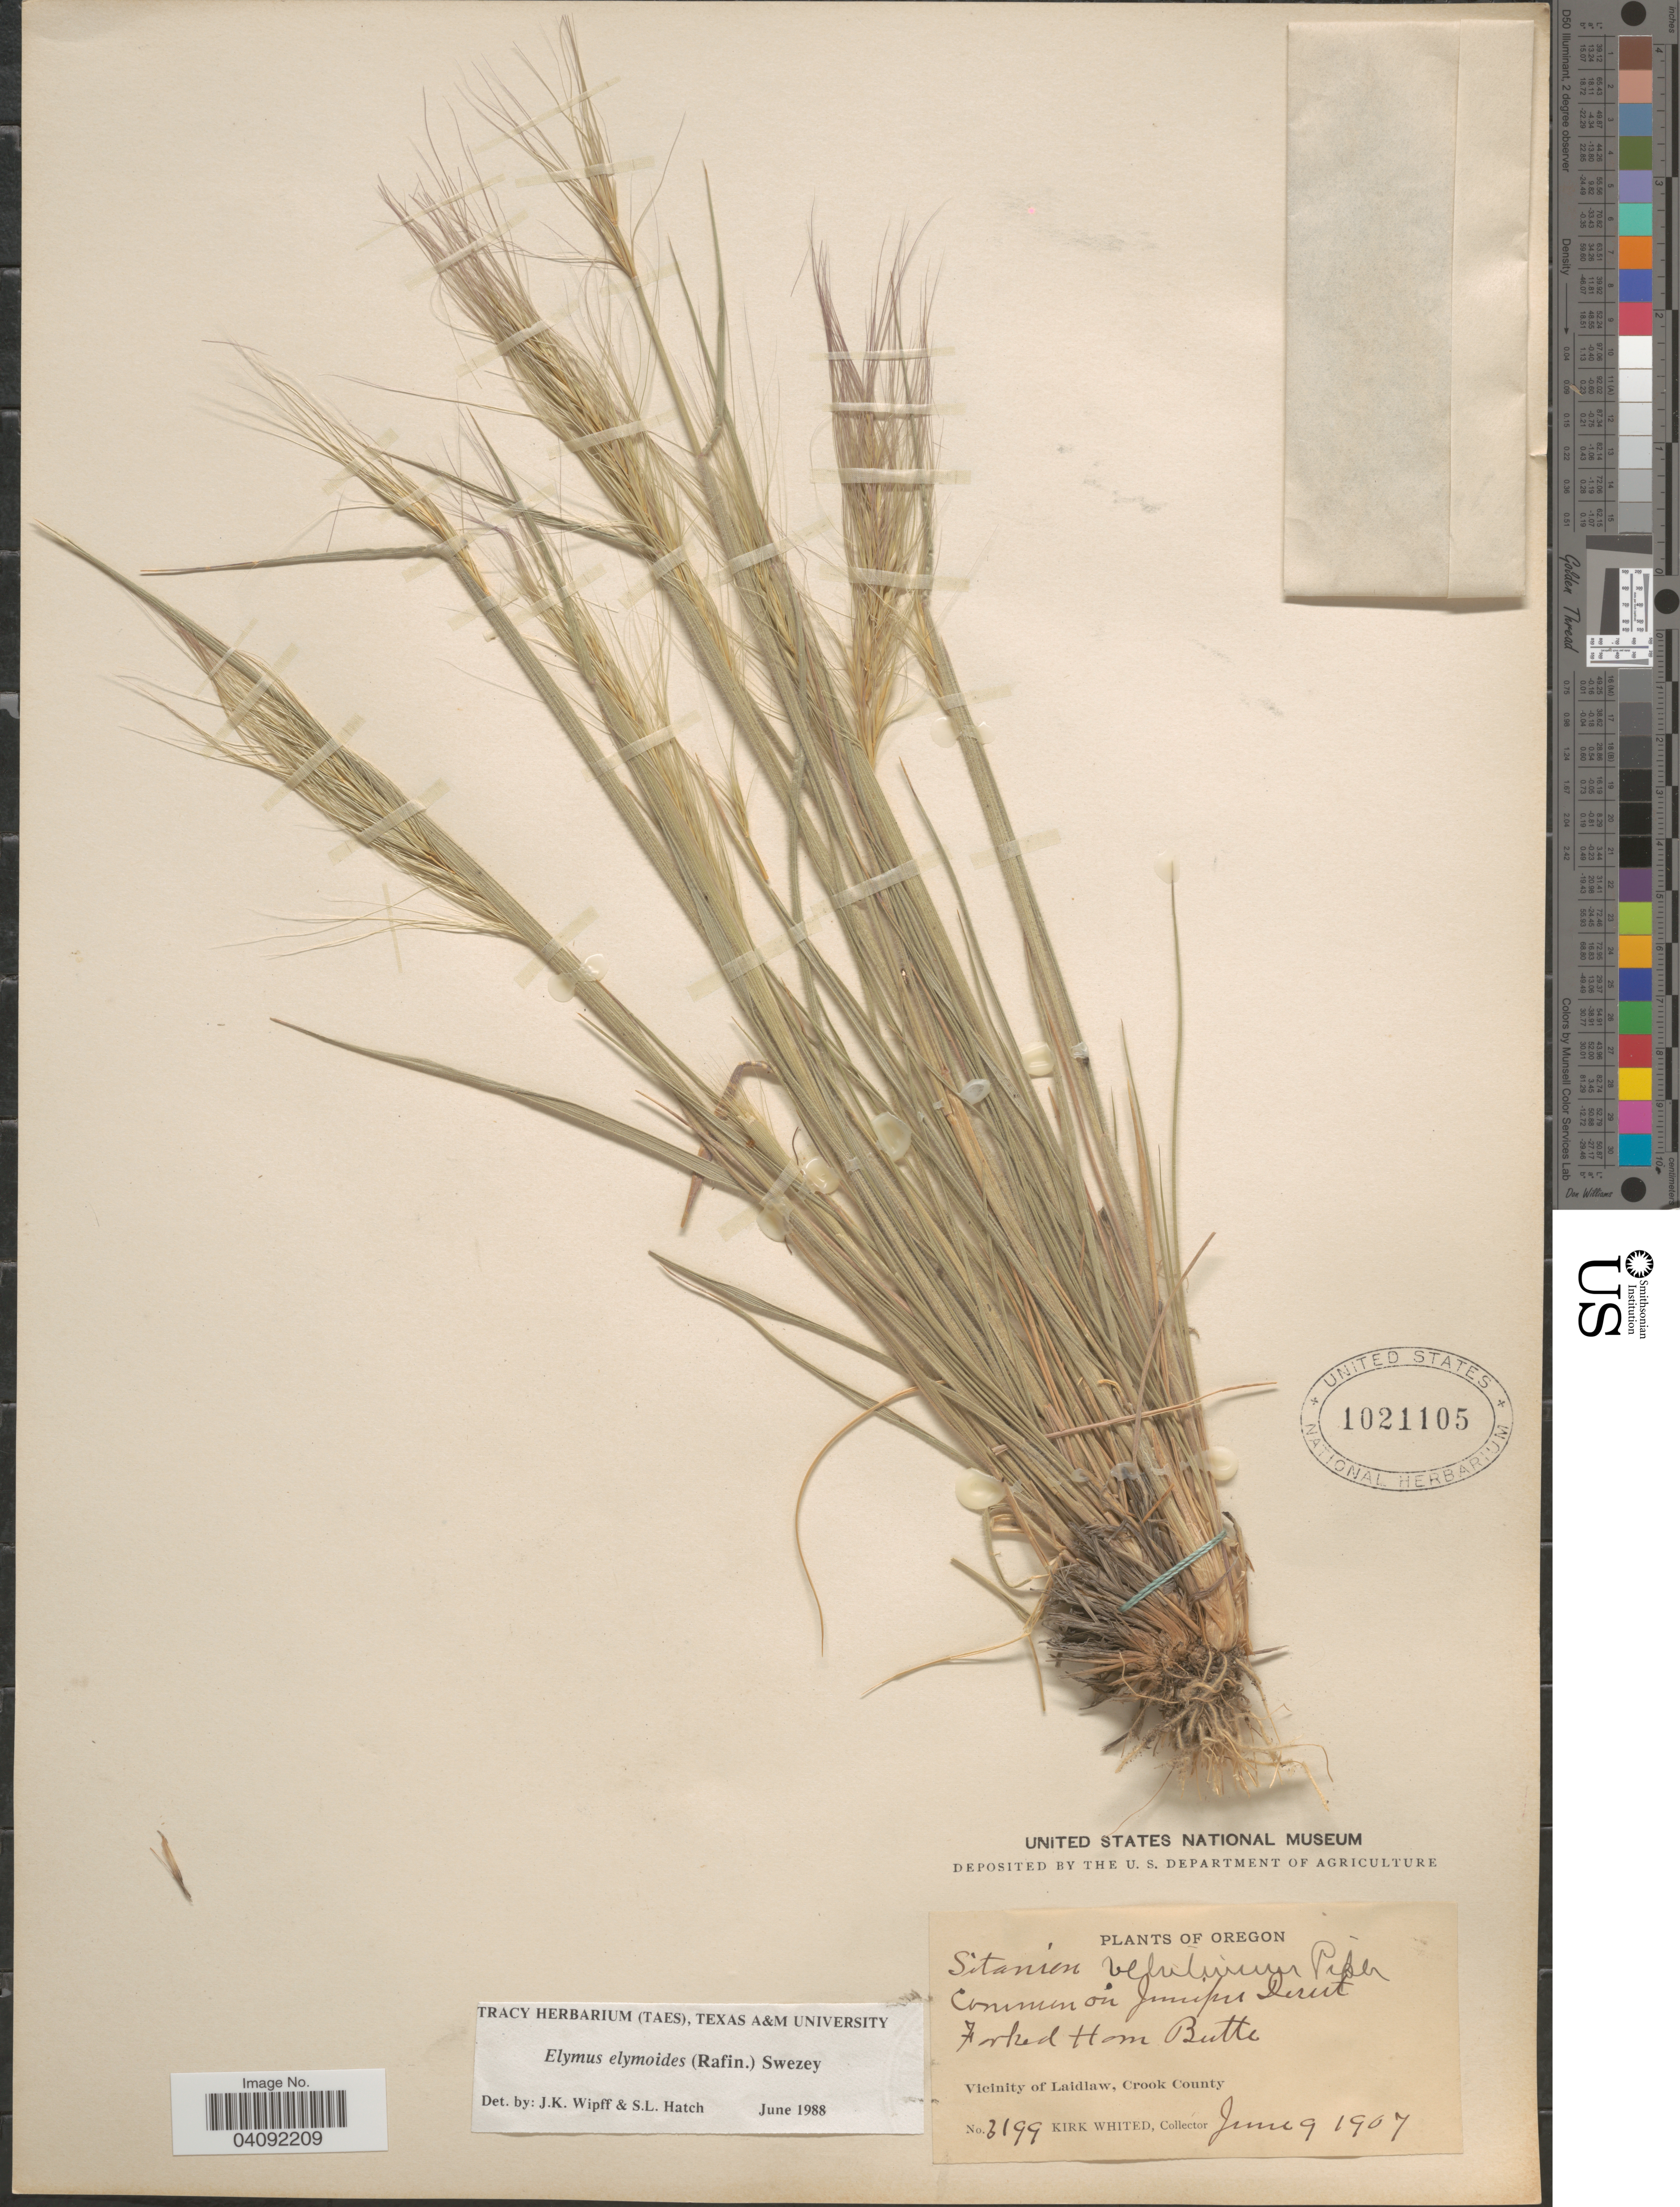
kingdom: Plantae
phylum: Tracheophyta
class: Liliopsida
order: Poales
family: Poaceae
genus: Elymus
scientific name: Elymus elymoides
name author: (Raf.) Swezey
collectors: K. Whited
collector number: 3199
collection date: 1907-06-09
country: United States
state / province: Oregon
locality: Common on Juniper Desert. Forked Horn Butte. Vicinity of Laidlaw, Crook County.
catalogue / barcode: US 1021105